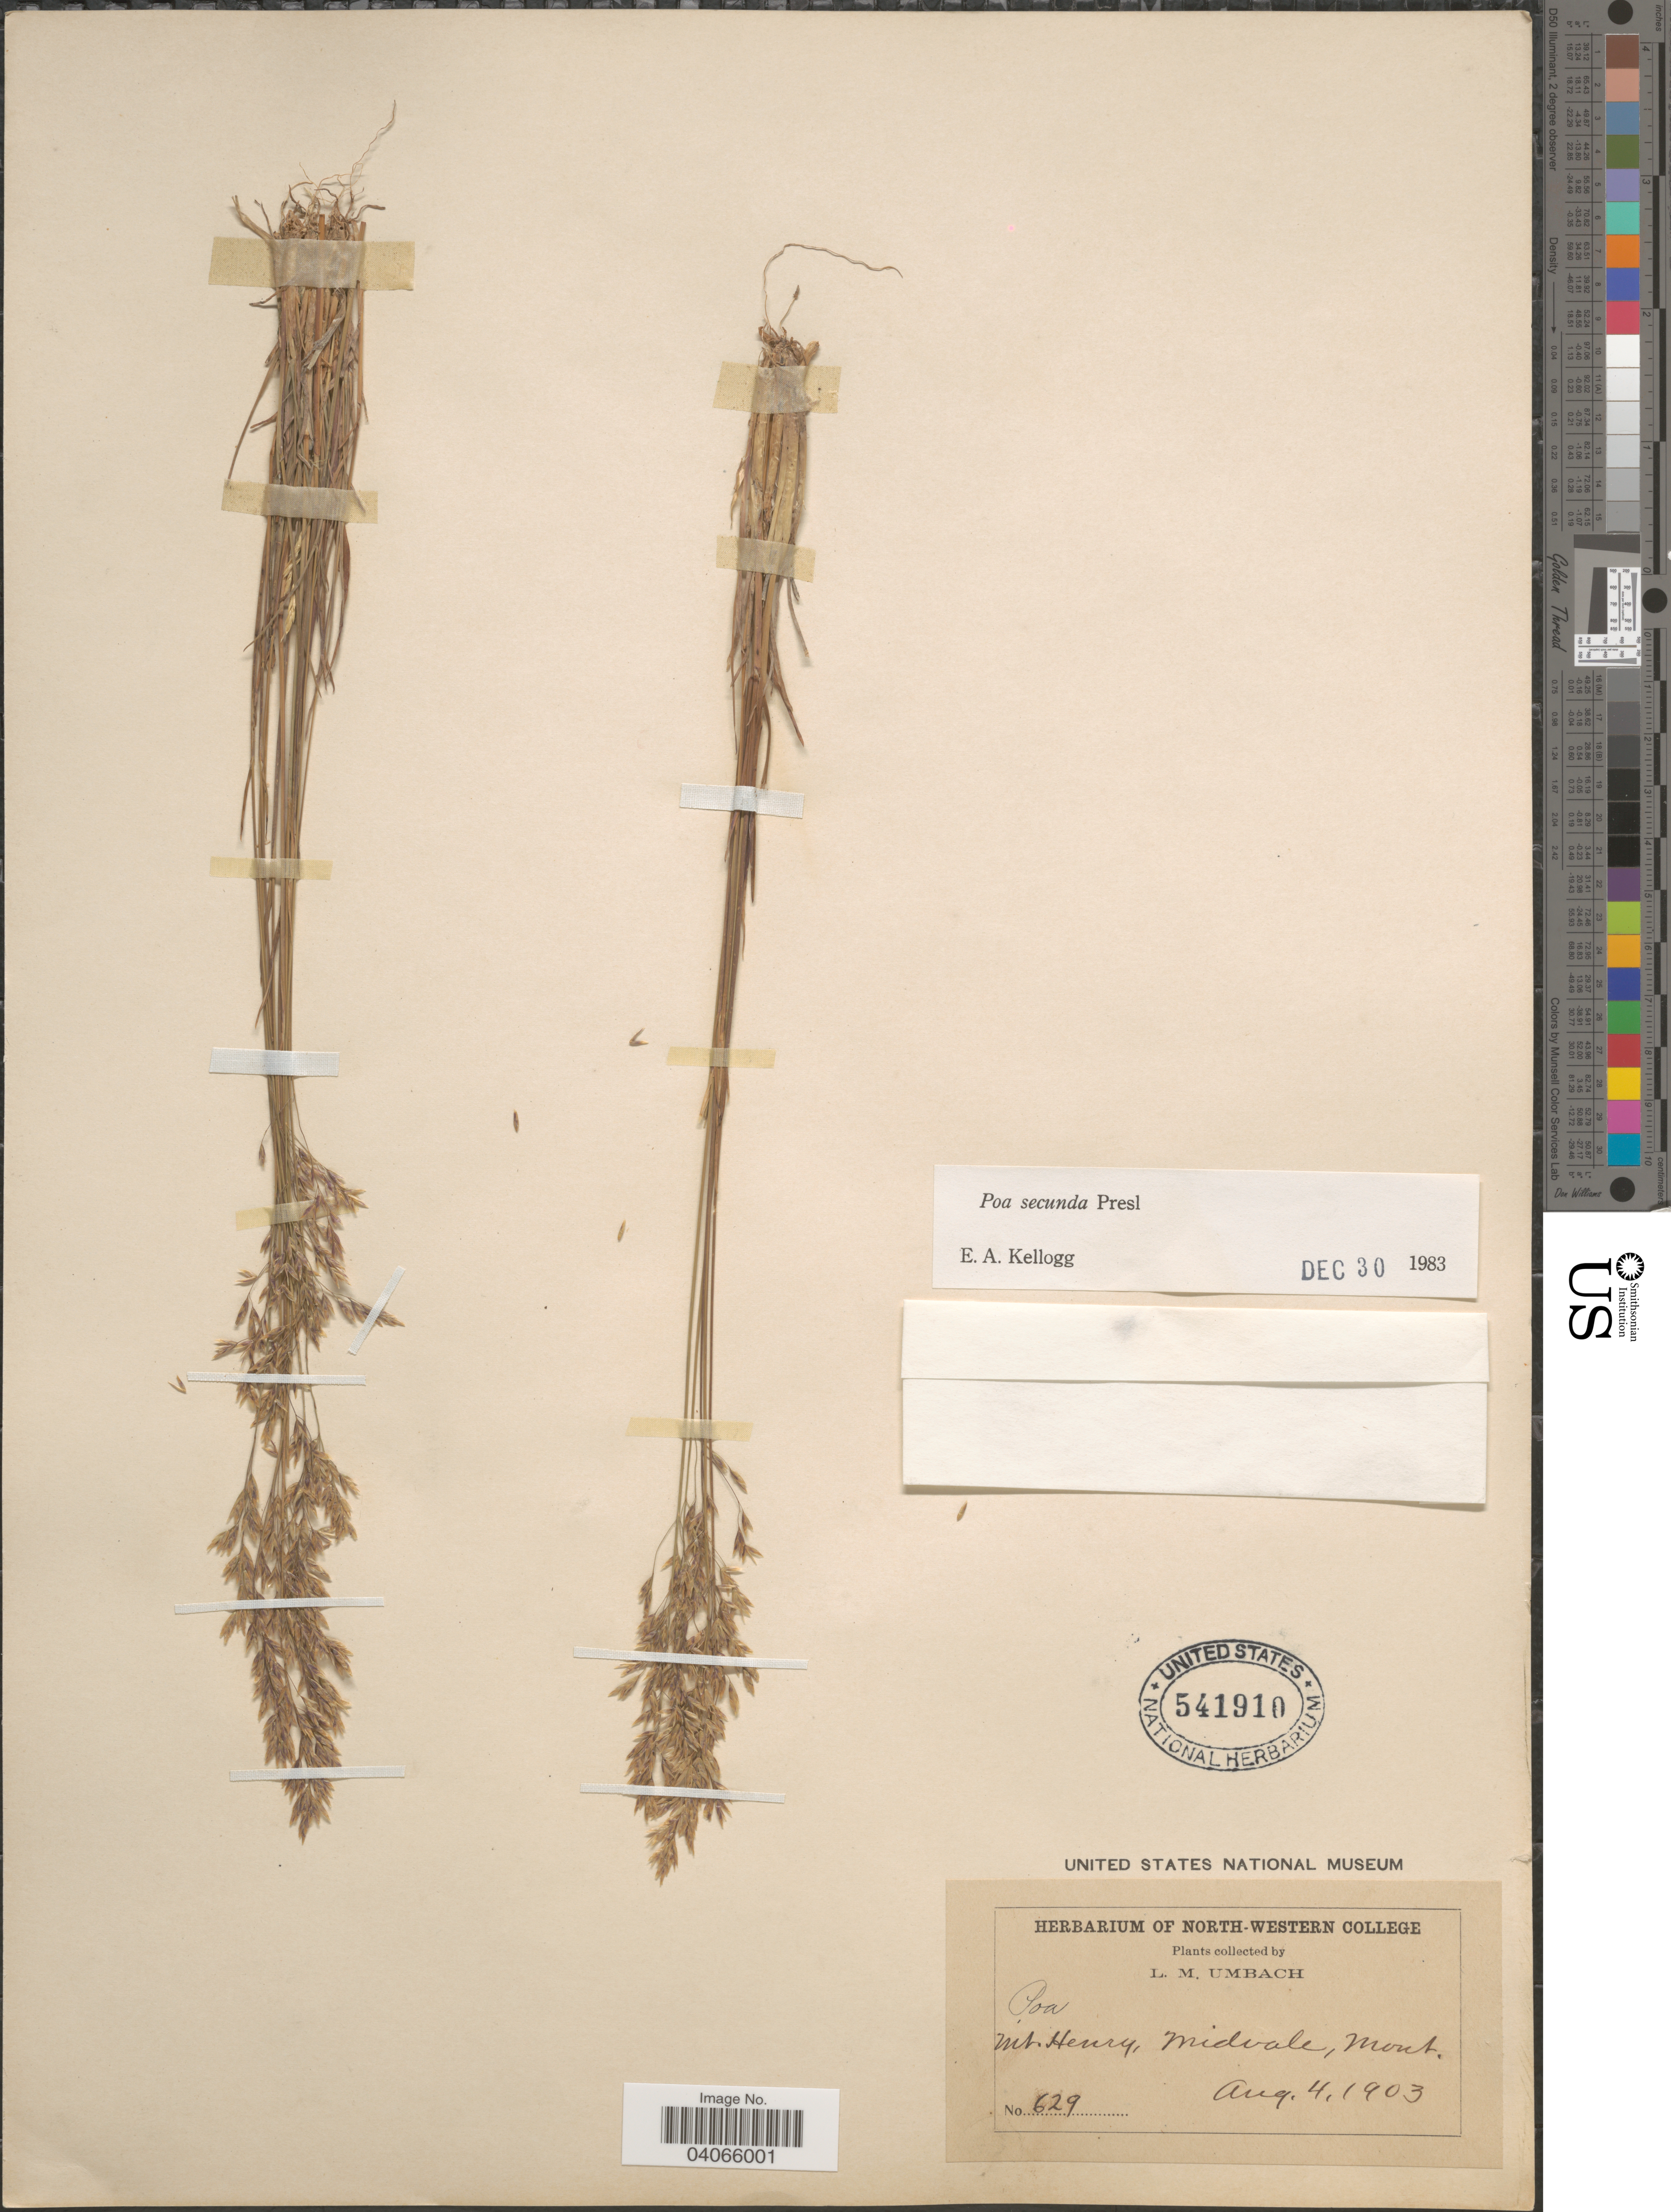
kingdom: Plantae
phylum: Tracheophyta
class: Liliopsida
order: Poales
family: Poaceae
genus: Poa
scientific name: Poa secunda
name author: J. Presl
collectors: L. M. Umbach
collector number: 629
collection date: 1903-08-04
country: United States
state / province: Montana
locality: Mt. Henry, Midvale.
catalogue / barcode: US 541910